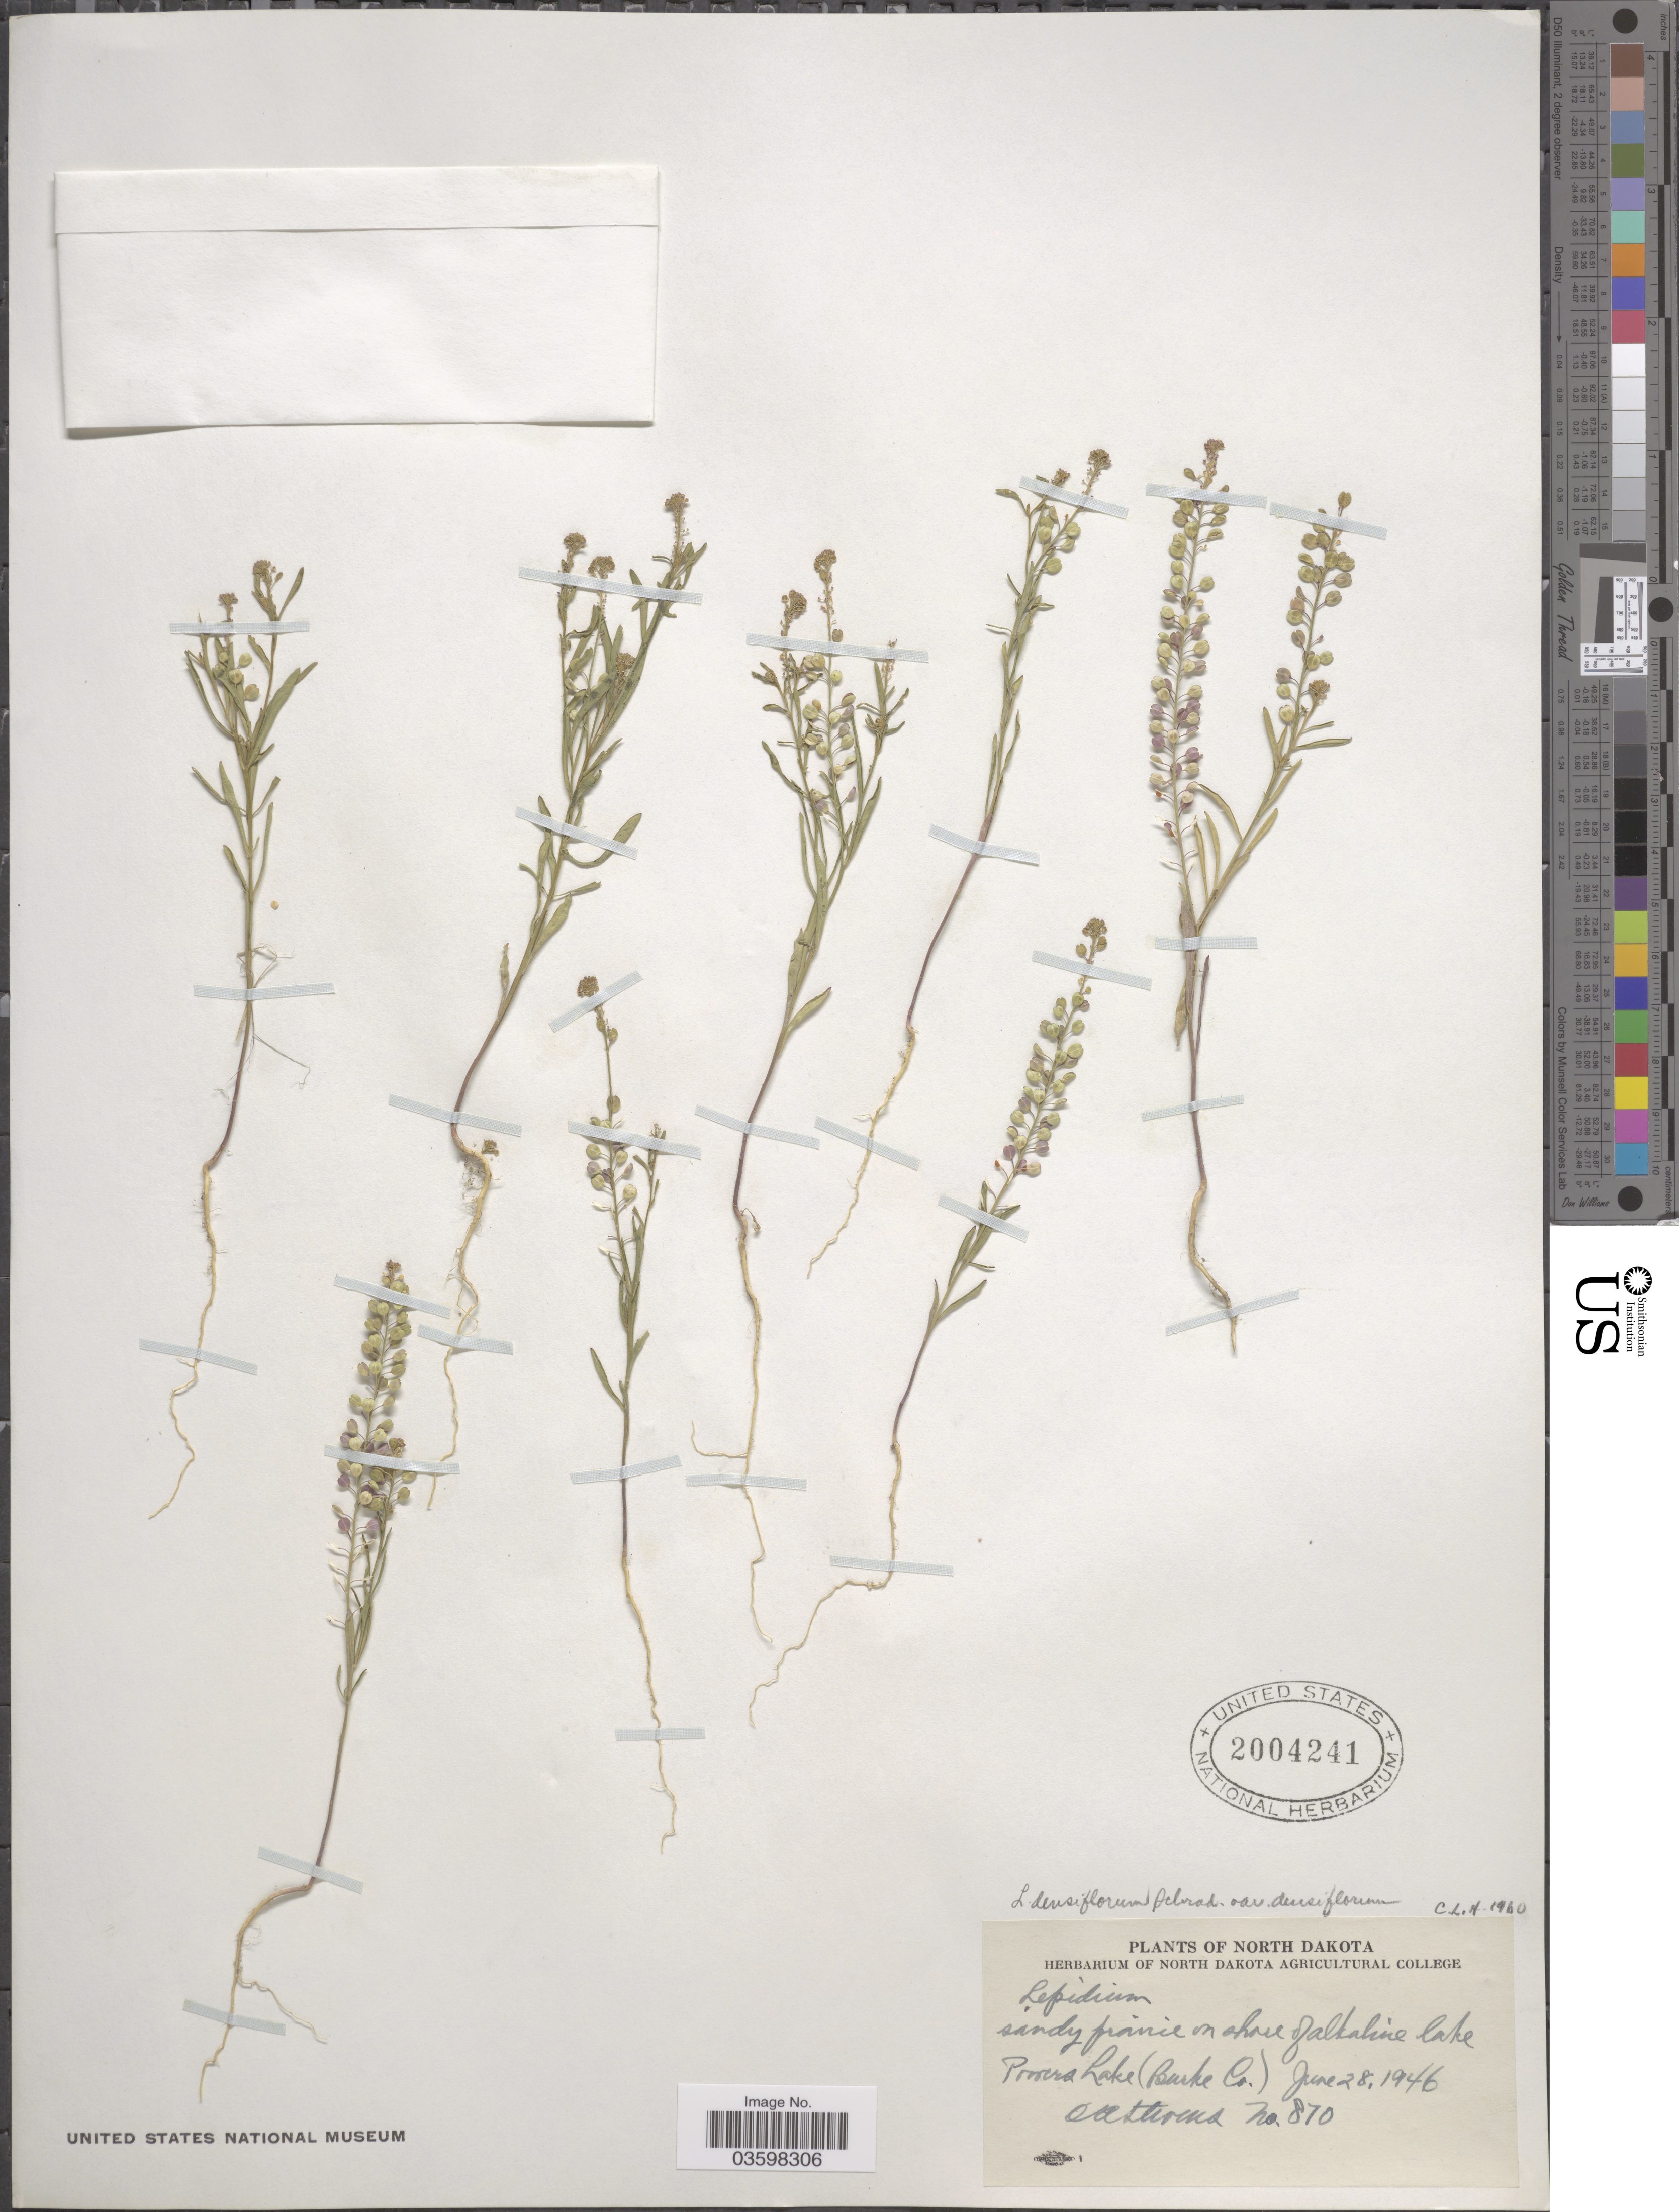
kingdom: Plantae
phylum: Tracheophyta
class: Magnoliopsida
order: Brassicales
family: Brassicaceae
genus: Lepidium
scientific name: Lepidium densiflorum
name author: Schrad.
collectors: O. A. Stevens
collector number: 870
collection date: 1946-06-28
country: United States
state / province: North Dakota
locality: Powers Lake (Burke Co.).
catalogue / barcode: US 2004241